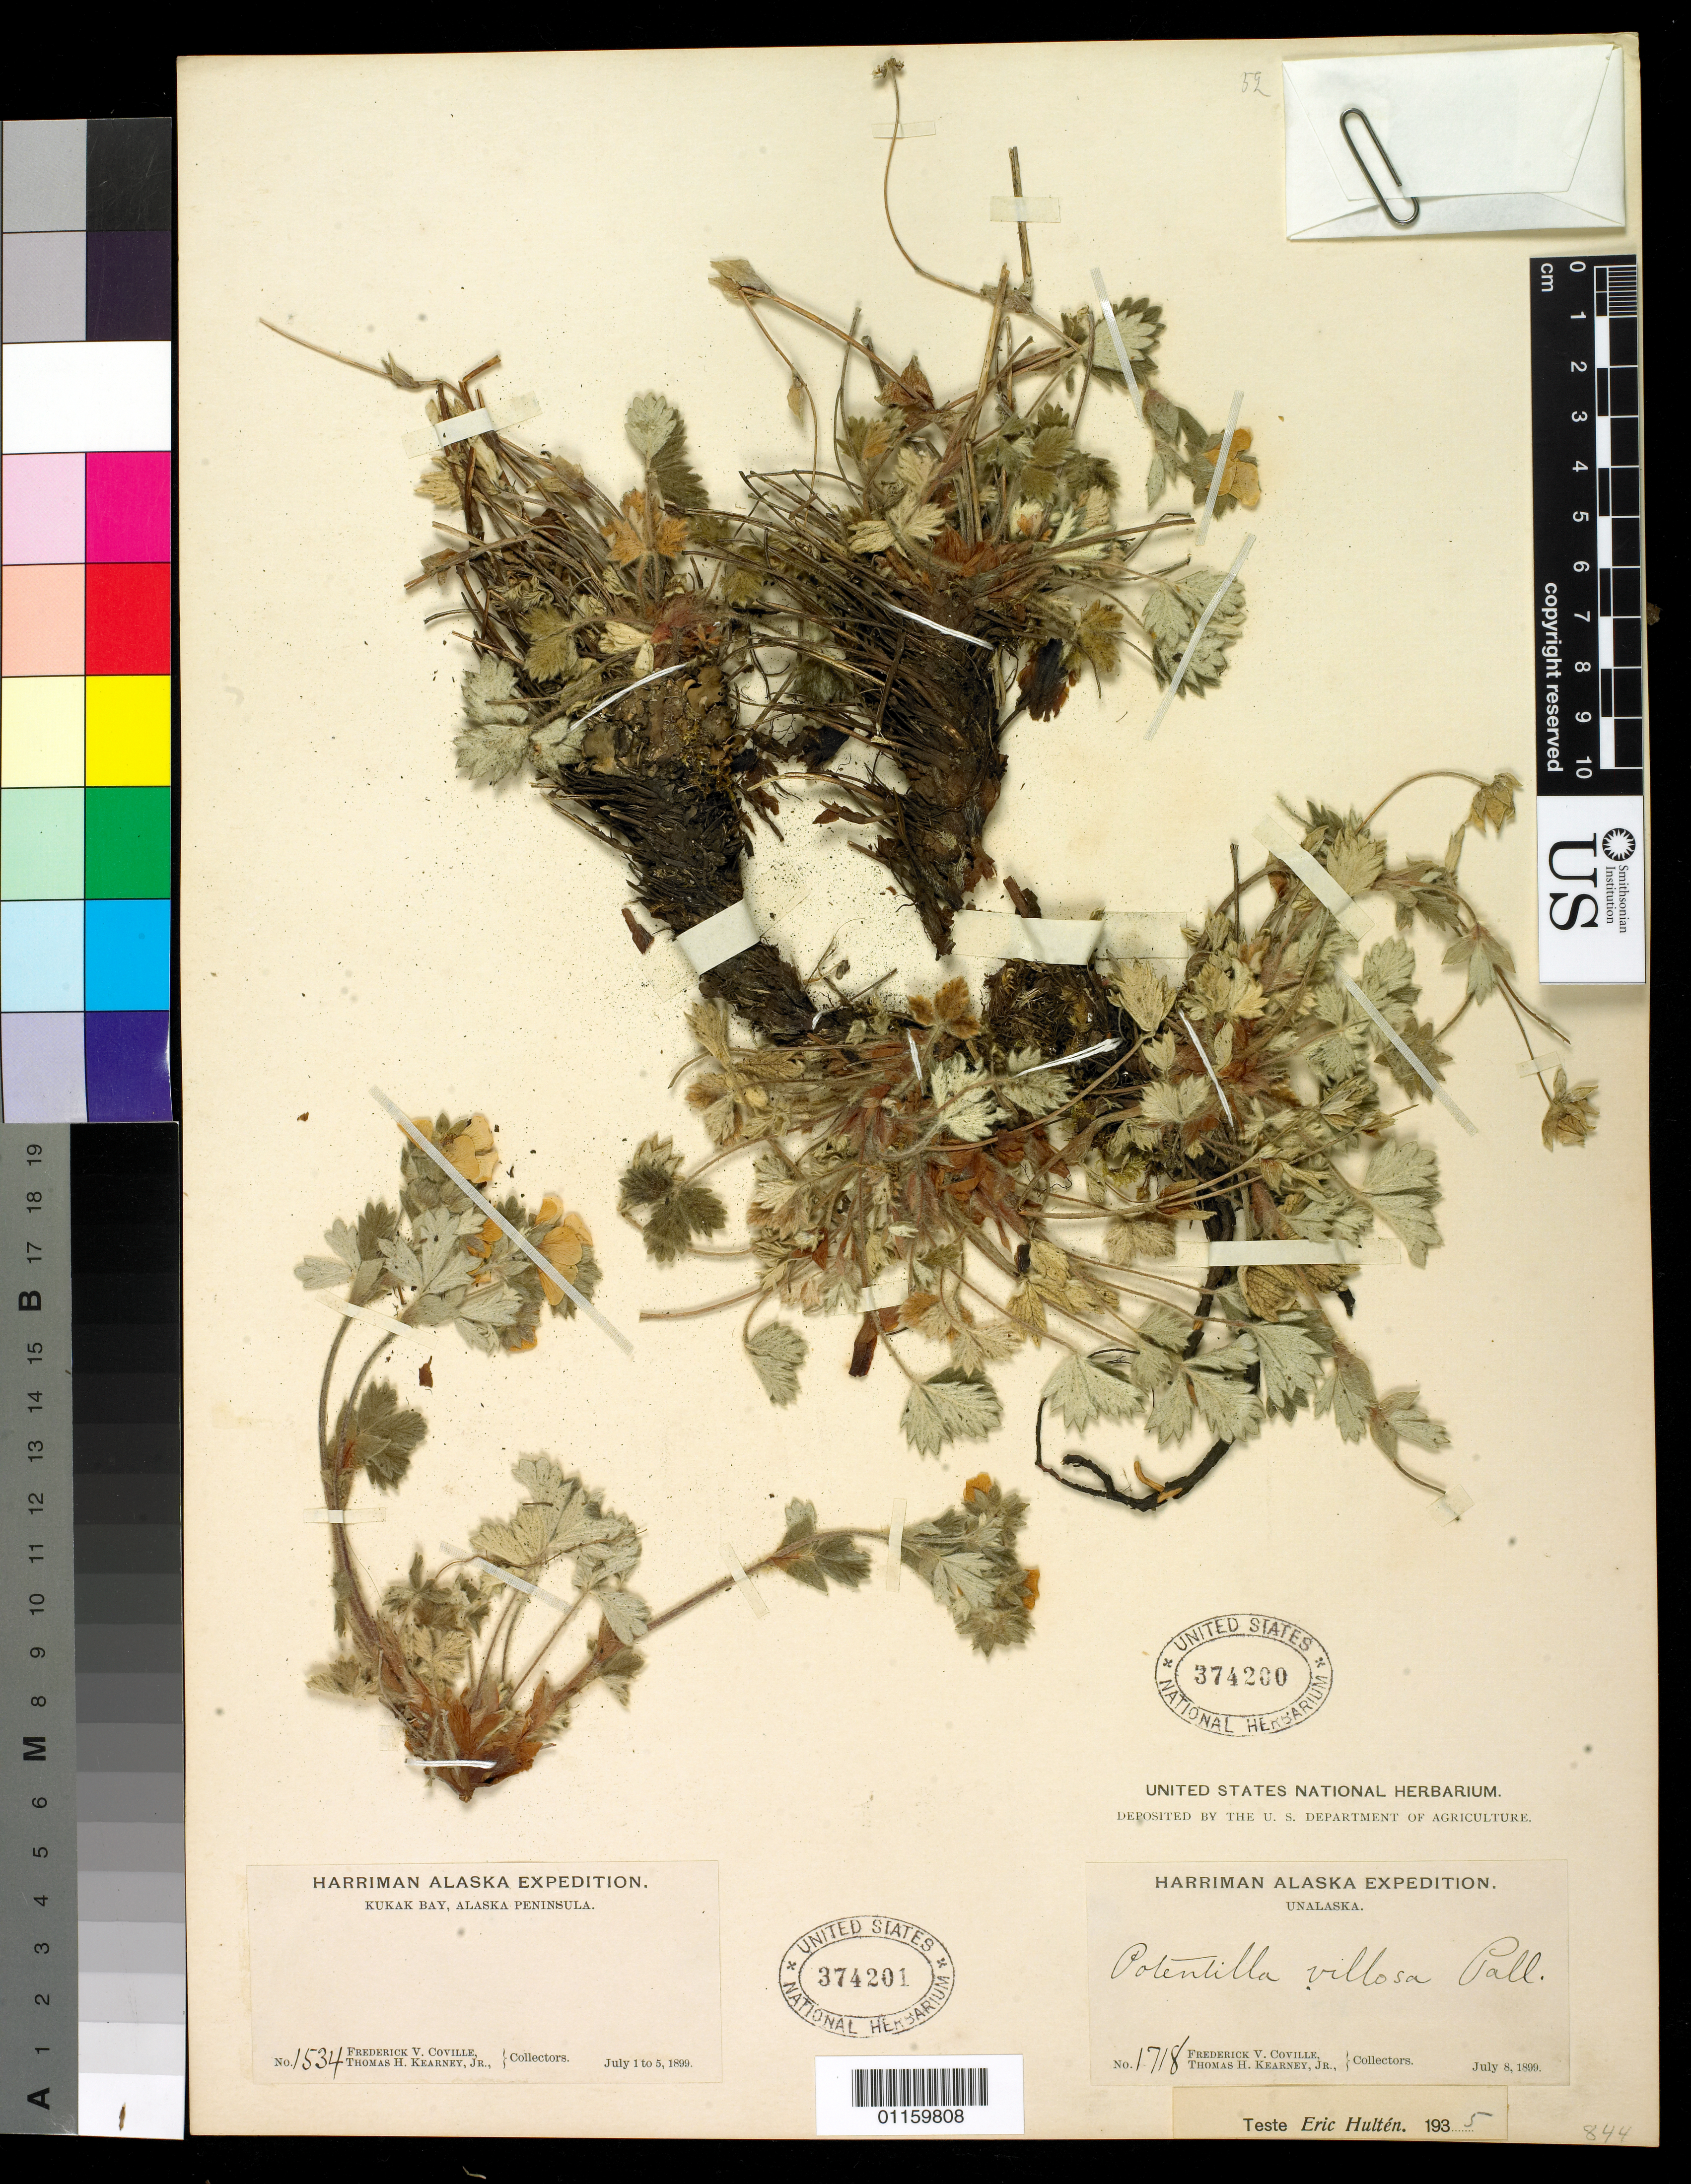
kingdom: Plantae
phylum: Tracheophyta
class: Magnoliopsida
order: Rosales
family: Rosaceae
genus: Potentilla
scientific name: Potentilla villosa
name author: Pall. ex Pursh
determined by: Hultén, [O.] Eric G.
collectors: F. V. Coville & T. H. Kearney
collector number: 1718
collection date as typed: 08 Jul 1899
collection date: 1899-07-08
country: United States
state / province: Alaska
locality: Unalaska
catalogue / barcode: US 374200